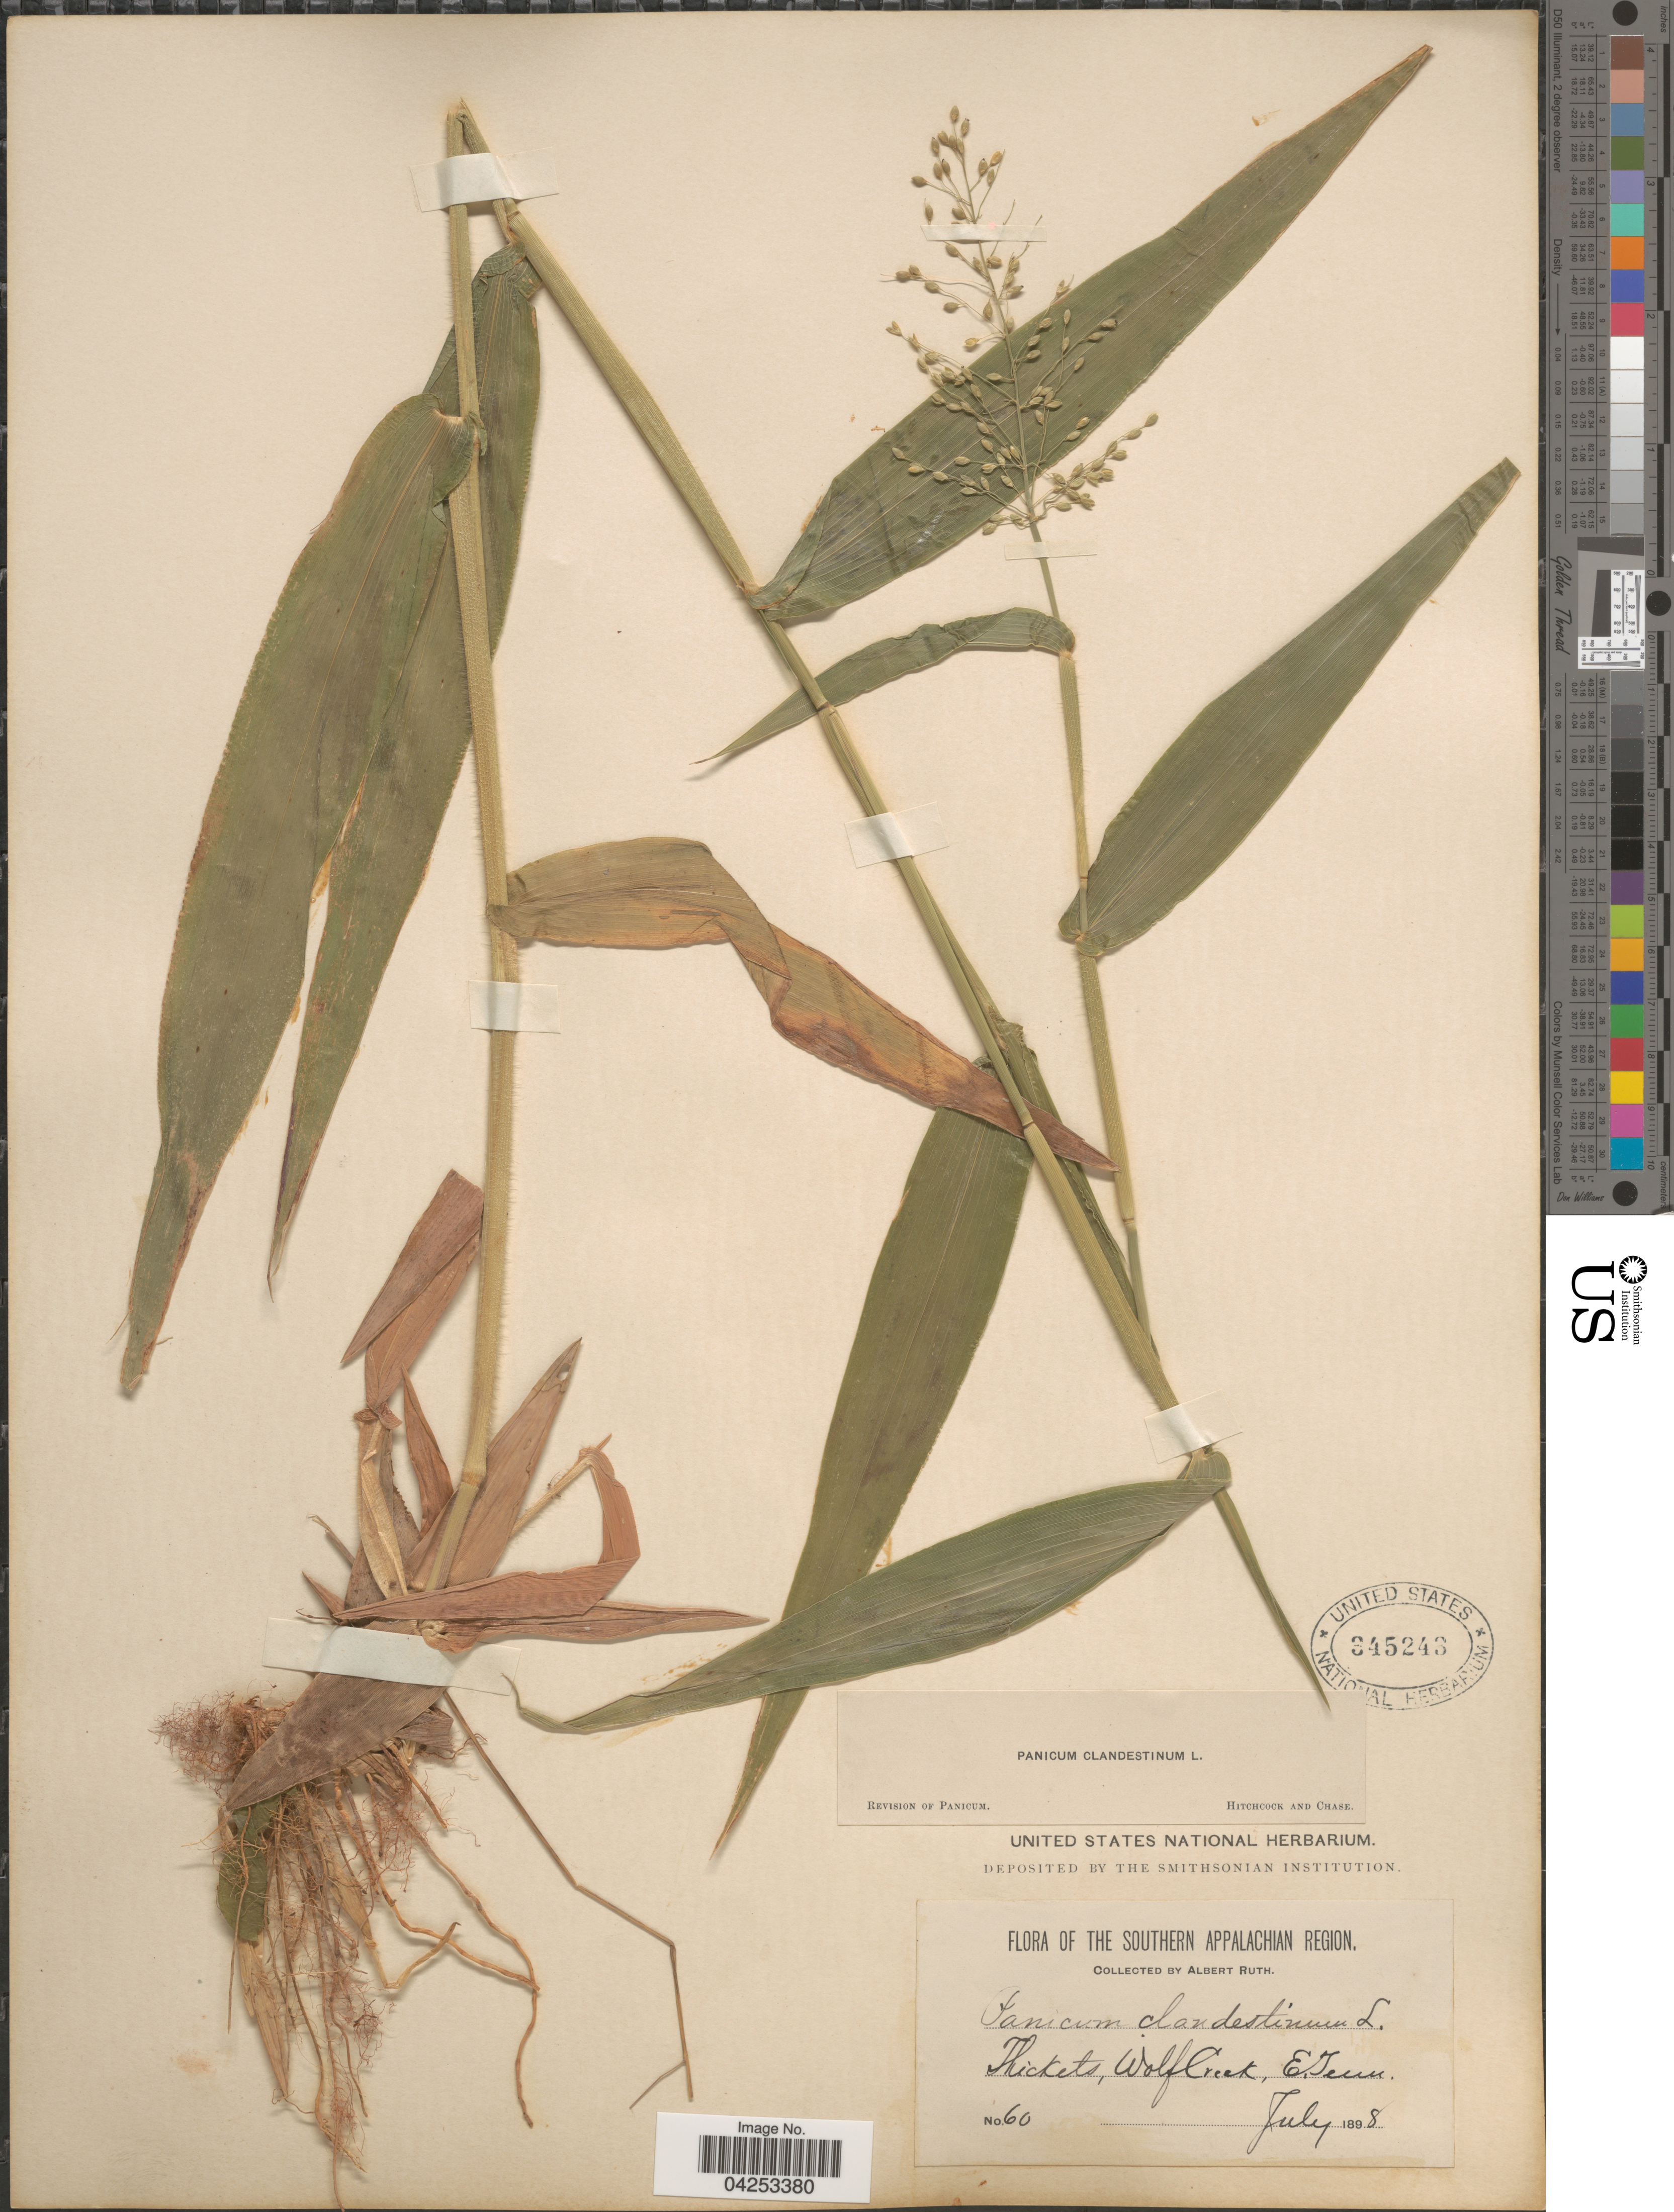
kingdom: Plantae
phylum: Tracheophyta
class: Liliopsida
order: Poales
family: Poaceae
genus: Dichanthelium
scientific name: Dichanthelium clandestinum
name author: (L.) Gould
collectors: A. Ruth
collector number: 60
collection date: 1898-07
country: United States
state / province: Tennessee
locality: The Southern Appalachian Region. Thickets, Wolf Creek, E.Tenn.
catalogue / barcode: US 345243